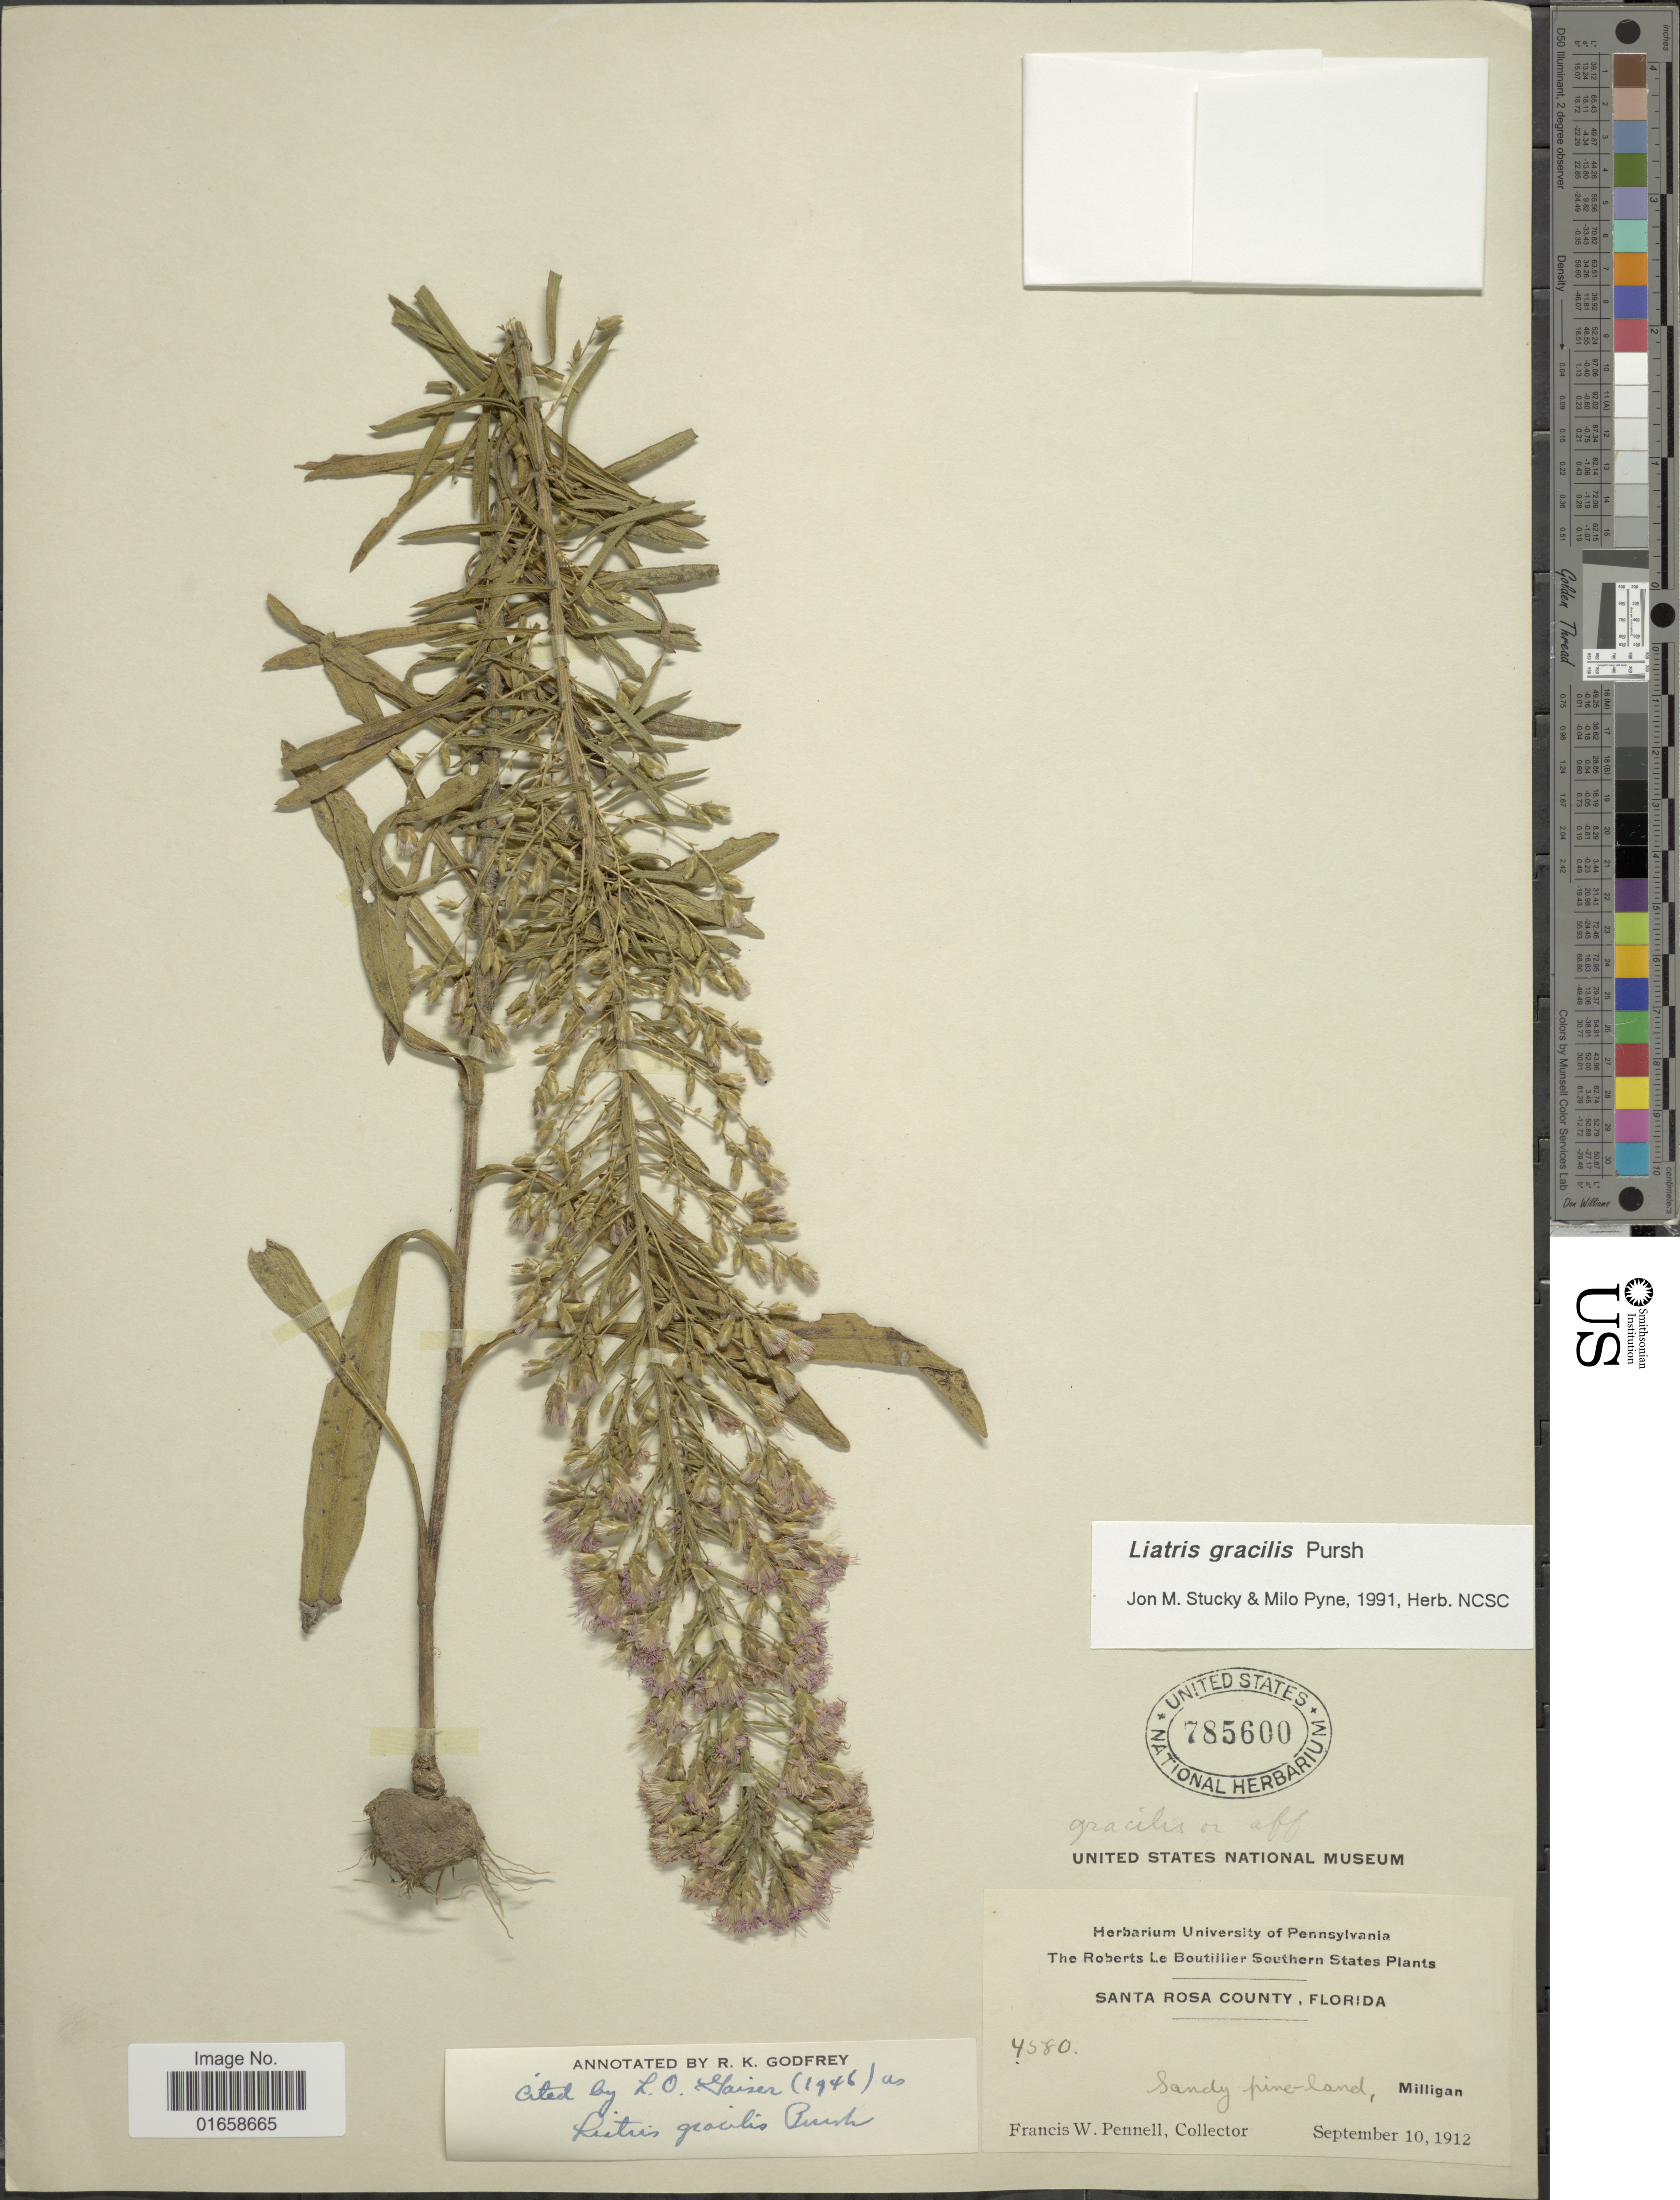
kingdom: Plantae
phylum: Tracheophyta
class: Magnoliopsida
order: Asterales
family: Asteraceae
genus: Liatris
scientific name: Liatris gracilis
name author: Pursh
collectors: F. W. Pennell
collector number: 4580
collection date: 1912-09-10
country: United States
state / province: Florida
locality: Santa Rosa County, Milligan, The Robertsa Le Boutillier Southern States plants [unsure placement]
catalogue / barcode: US 785600